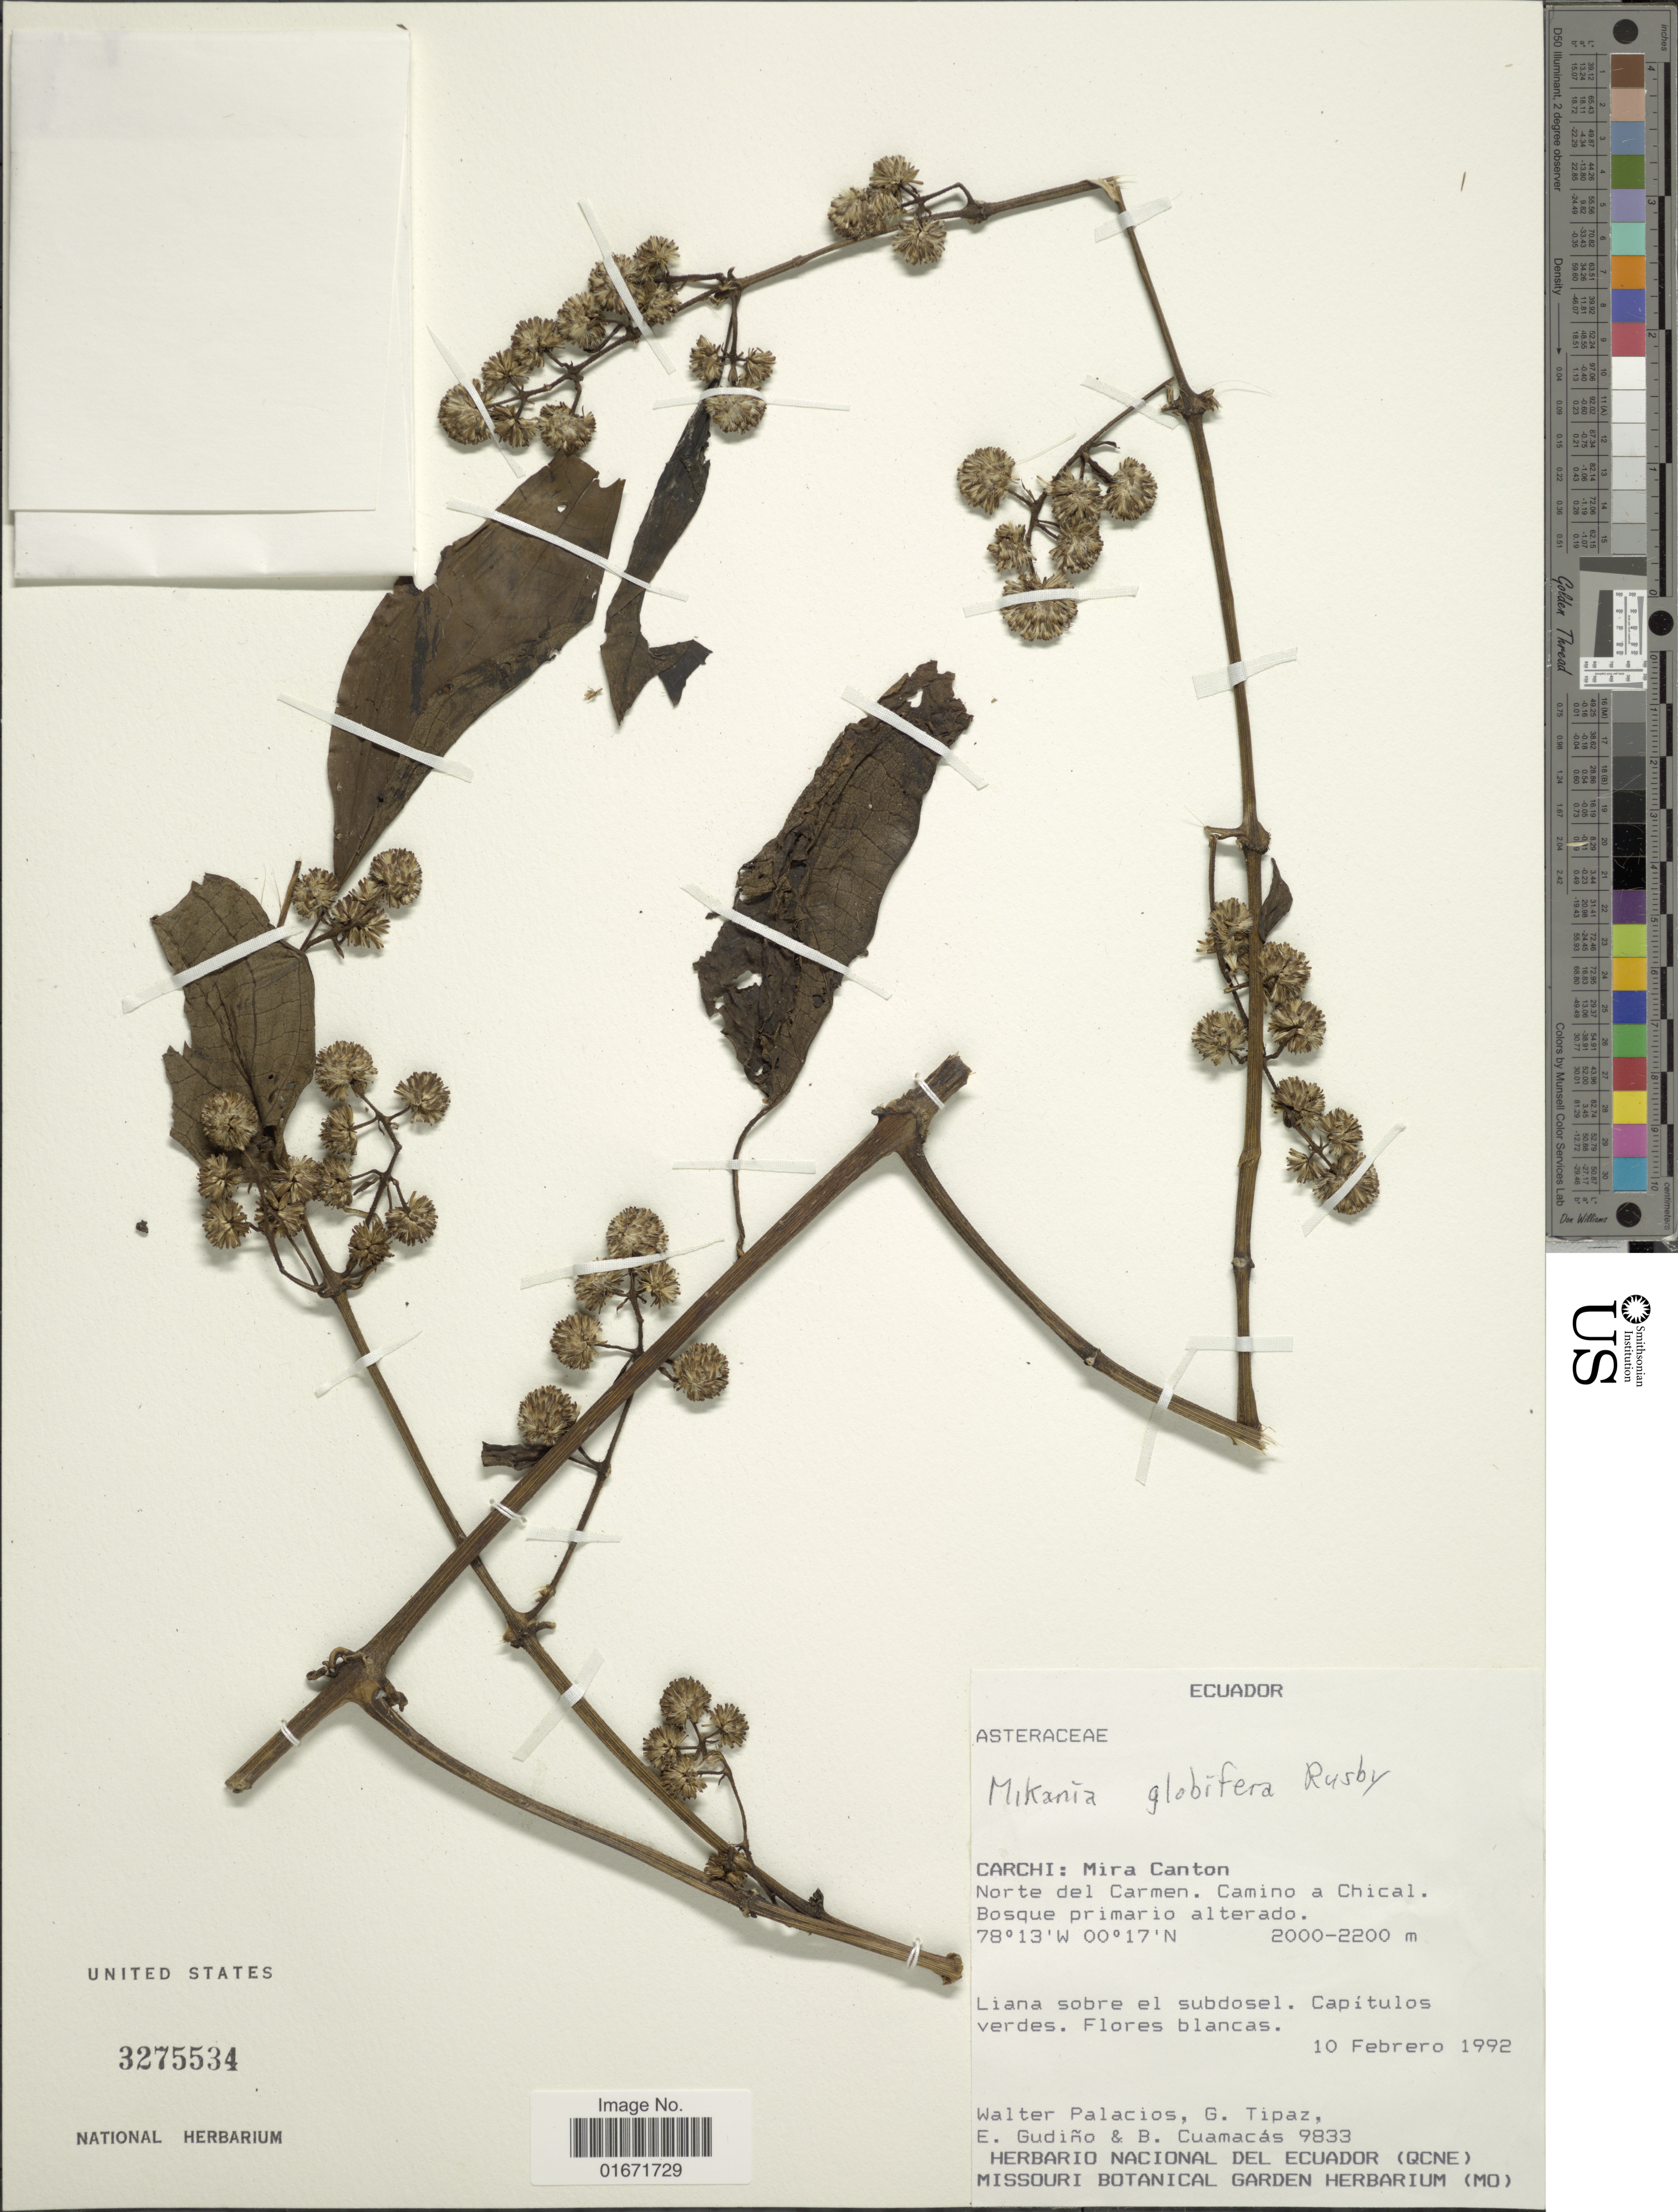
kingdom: Plantae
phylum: Tracheophyta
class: Magnoliopsida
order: Asterales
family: Asteraceae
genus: Mikania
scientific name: Mikania globifera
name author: Rusby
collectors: W. Palacios, G. Tipaz, E. Gudiño & B. Cuamacas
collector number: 9833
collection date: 1992-02-10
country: Ecuador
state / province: Carchi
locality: Carchi: Mira Canton. Norte del Carmen. Camino a Chical. Bosque primario alterado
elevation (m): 2000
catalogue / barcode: US 3275534